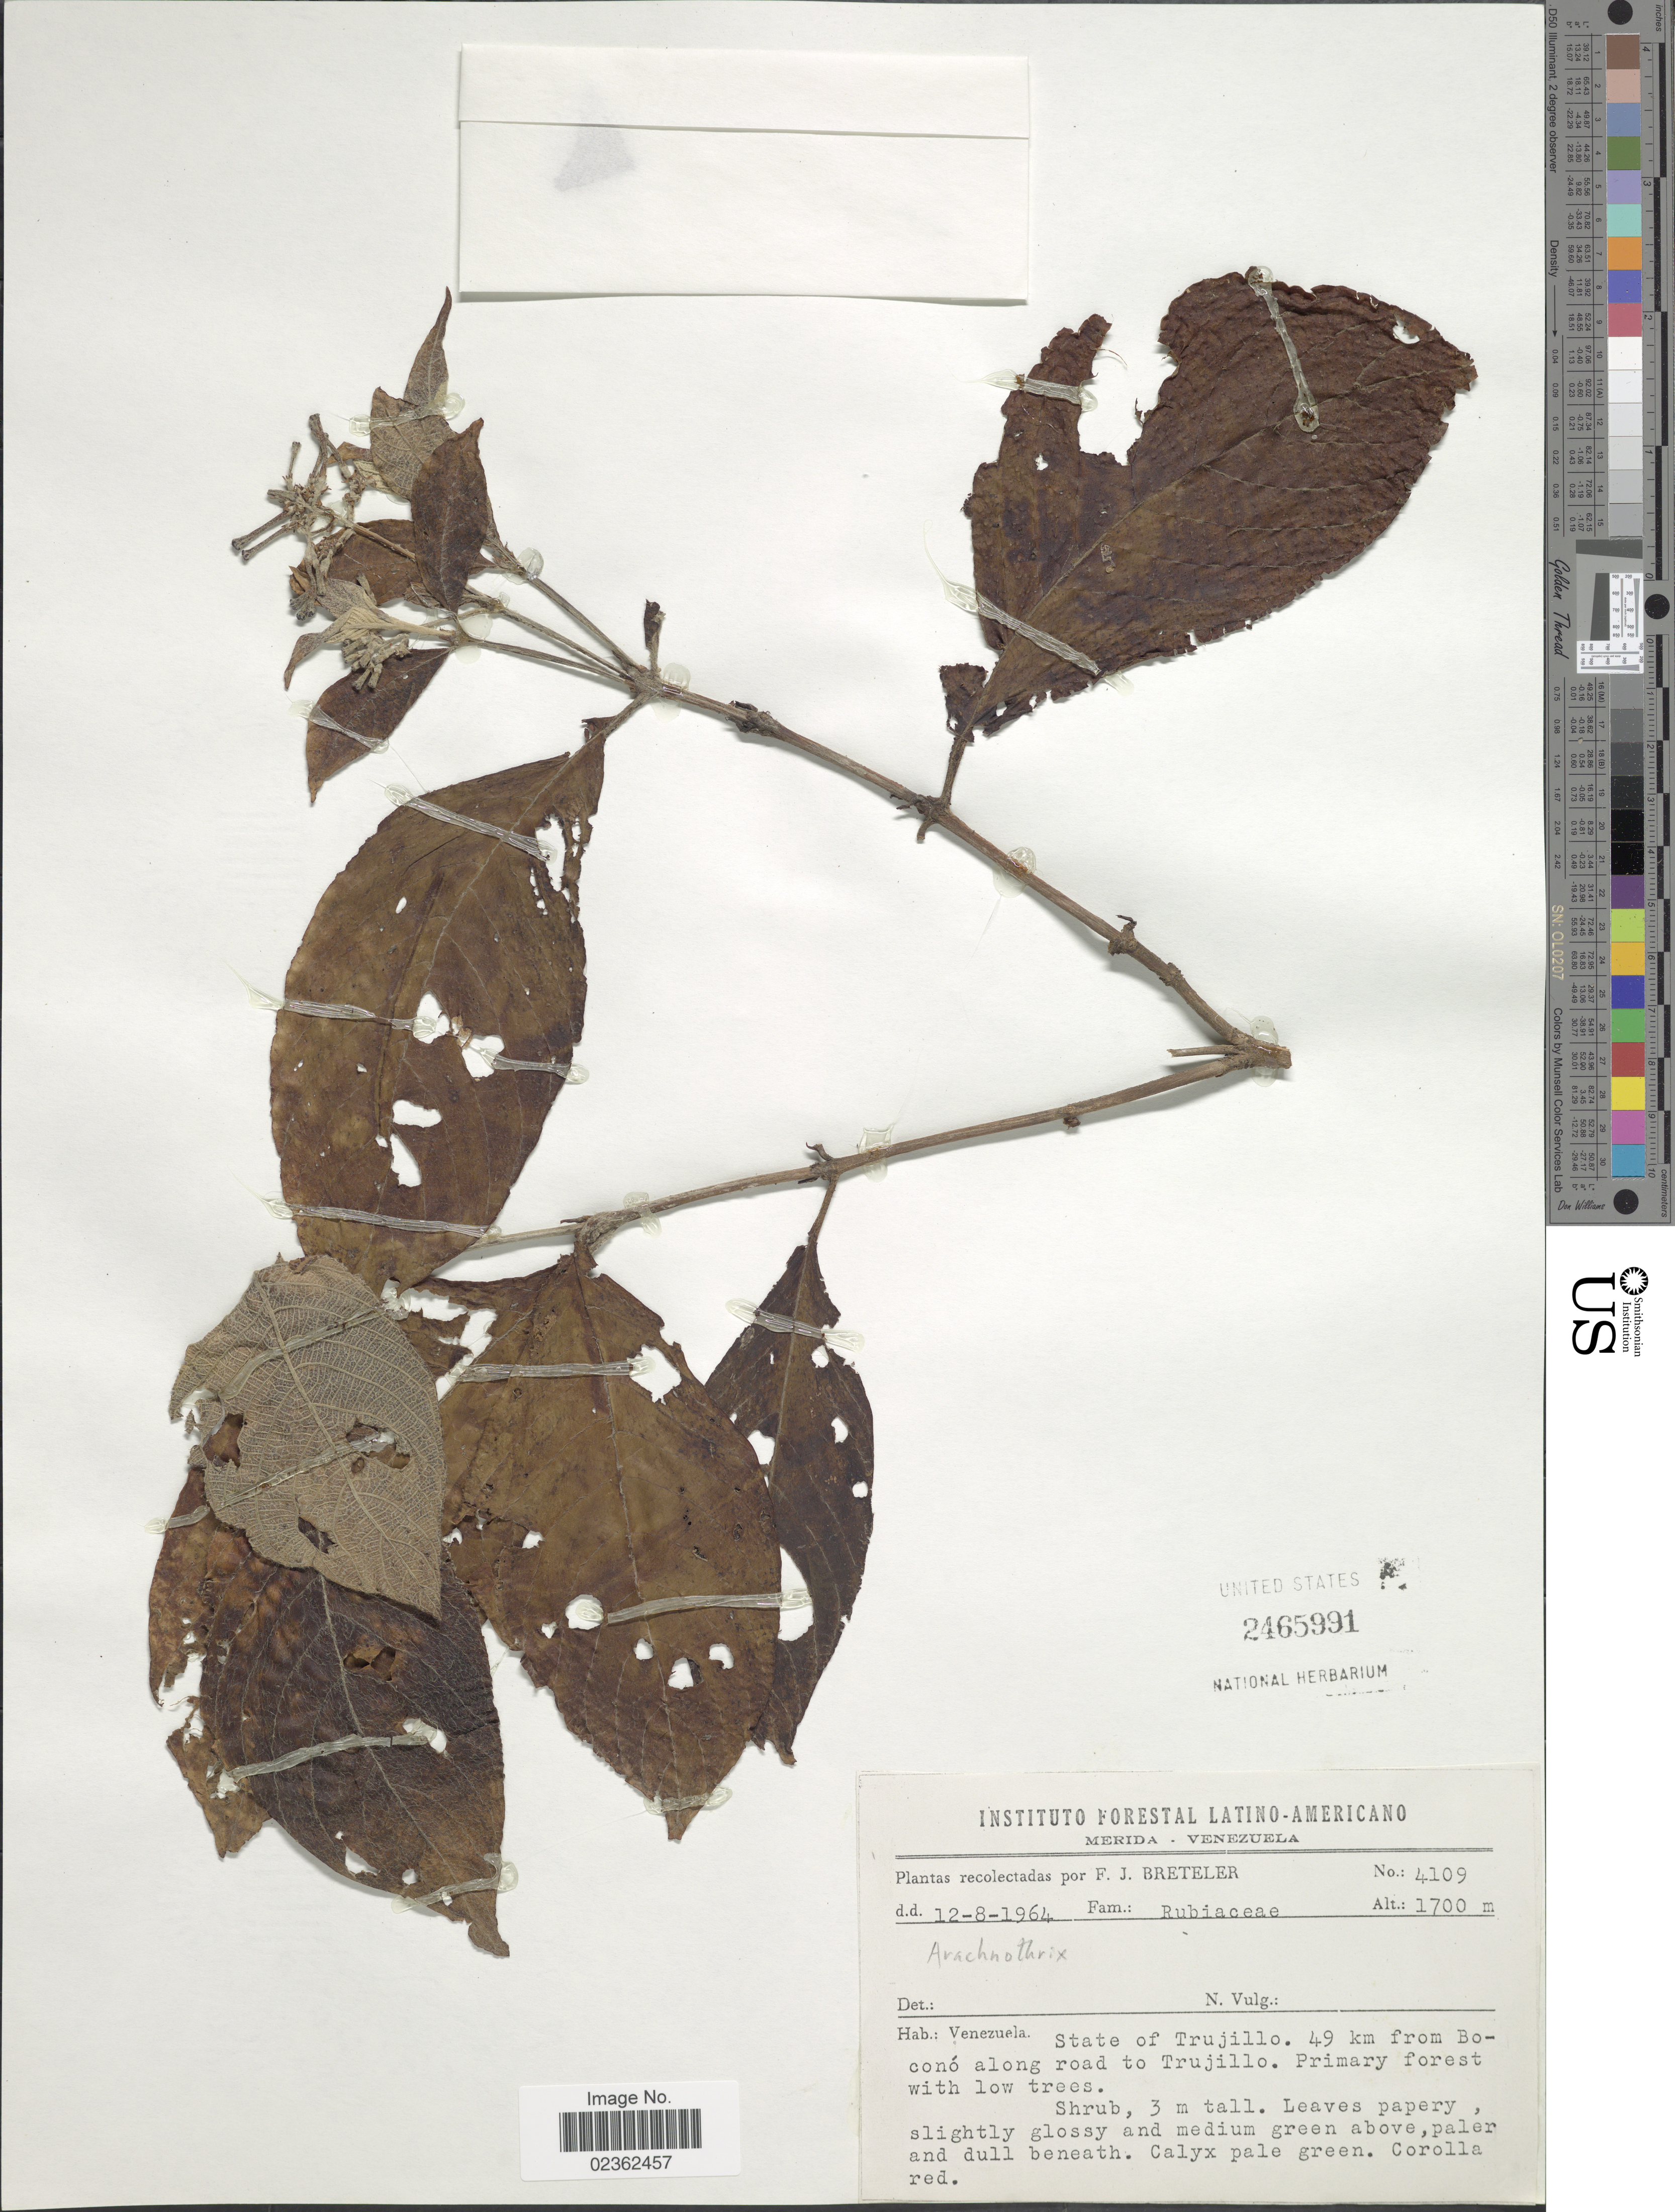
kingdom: Plantae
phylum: Tracheophyta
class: Magnoliopsida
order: Gentianales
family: Rubiaceae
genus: Arachnothryx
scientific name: Arachnothryx sp.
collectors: F. J. Breteler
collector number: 4109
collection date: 1964-08-12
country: Venezuela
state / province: Trujillo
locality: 49 km from Bocono along road to Trujillo.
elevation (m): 1700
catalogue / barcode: US 2465991